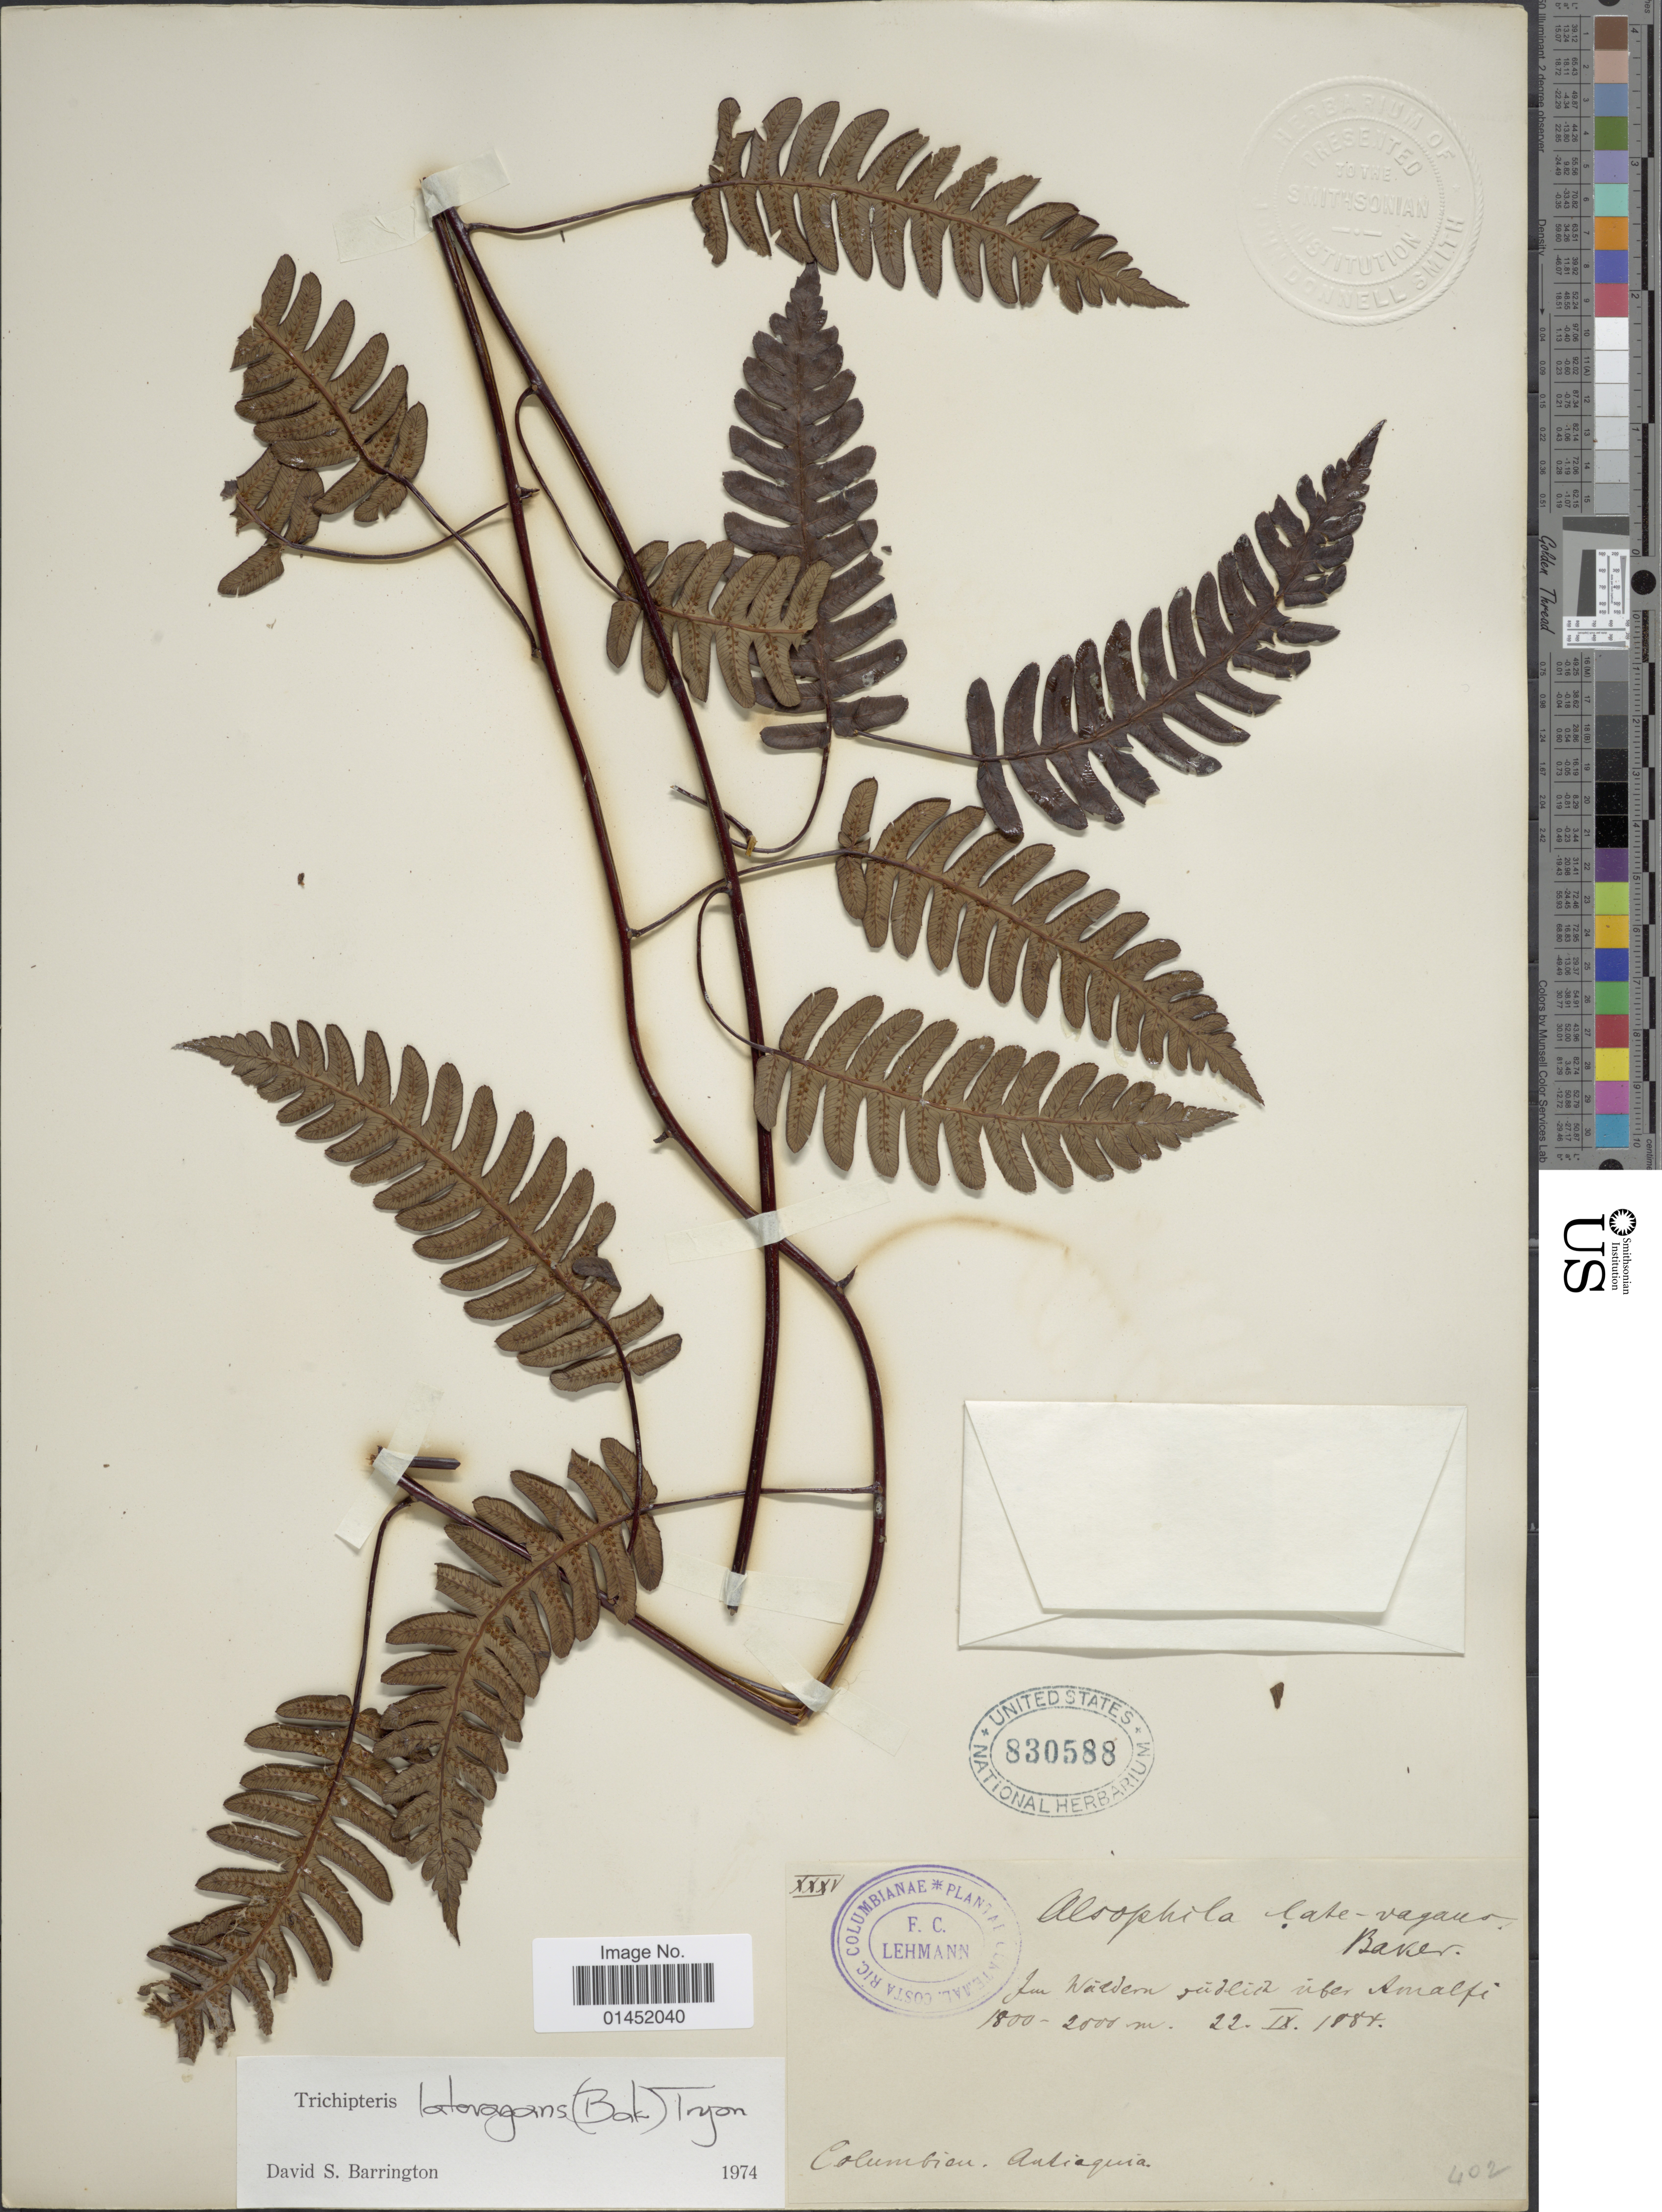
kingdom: Plantae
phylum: Tracheophyta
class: Polypodiopsida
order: Cyatheales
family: Cyatheaceae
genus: Cyathea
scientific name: Cyathea latevagans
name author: (Baker) Domin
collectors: F. C. Lehmann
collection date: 1884-09-22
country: Colombia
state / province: Antioquia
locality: Im Wäldern südlich über Amalfi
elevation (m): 1800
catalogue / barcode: US 830588